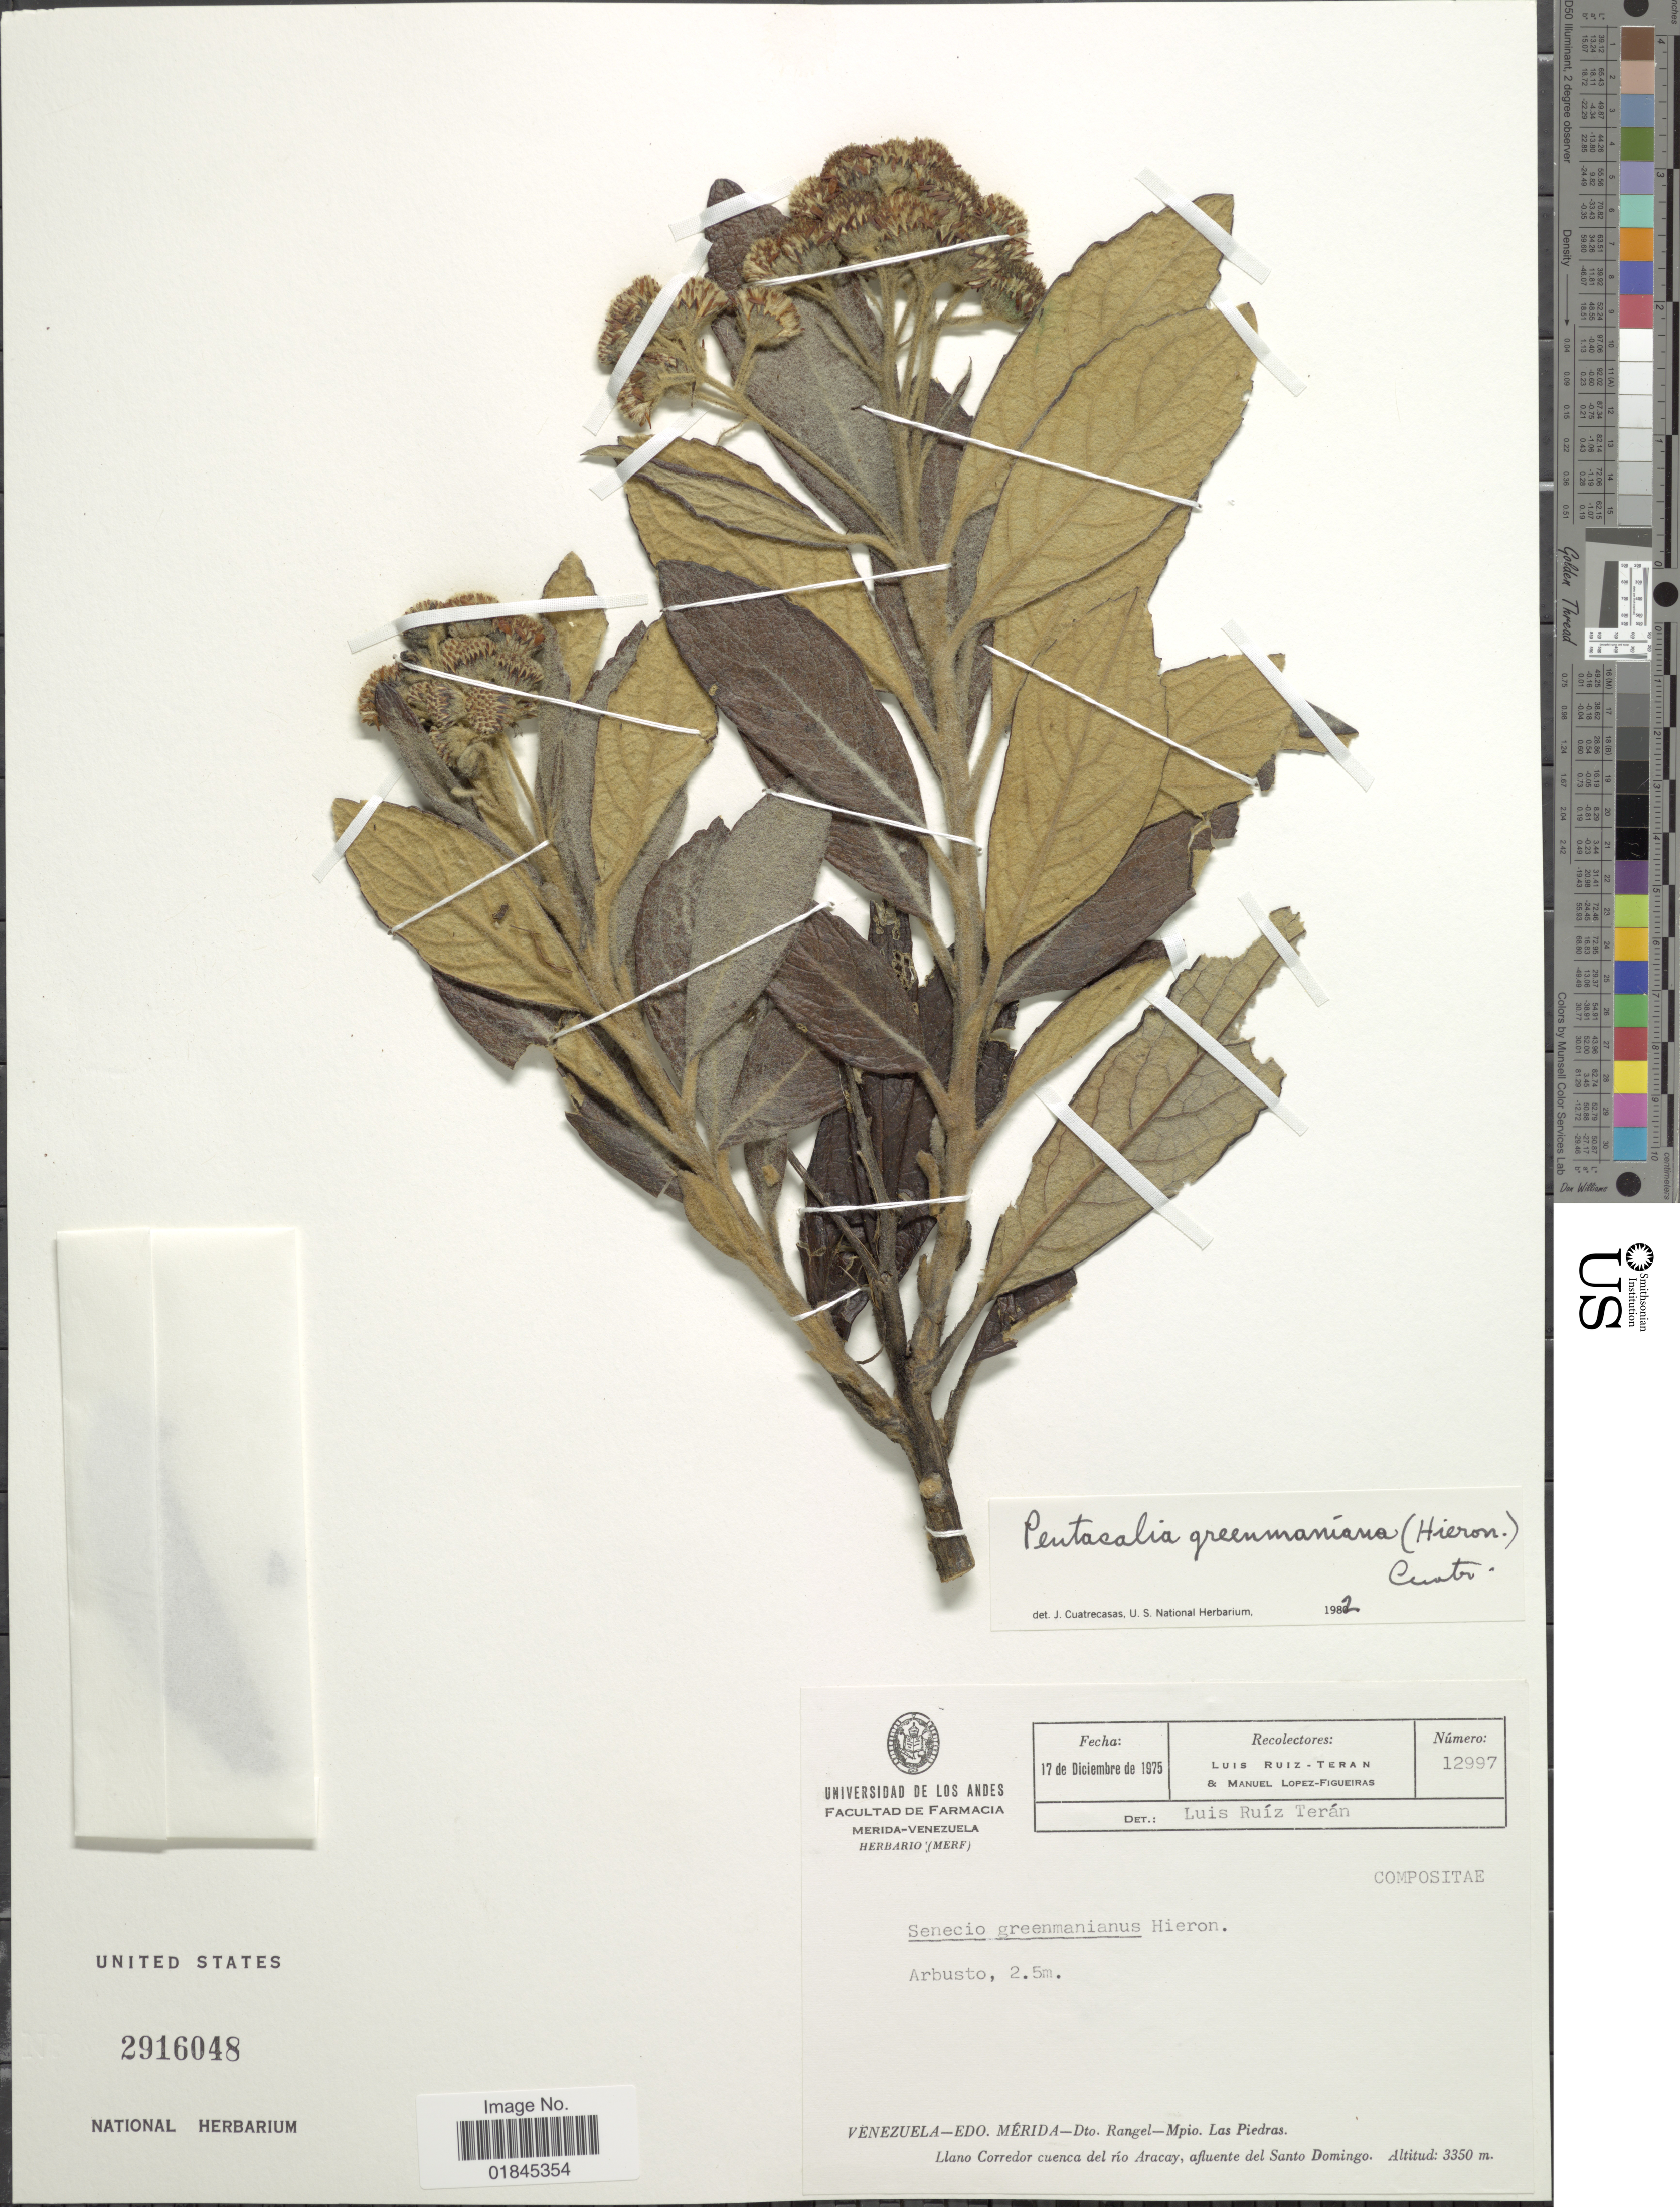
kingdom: Plantae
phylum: Tracheophyta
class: Magnoliopsida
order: Asterales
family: Asteraceae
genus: Pentacalia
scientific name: Pentacalia greenmaniana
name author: (Hieron.) Cuatrec.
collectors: L. E. Ruíz-Terán & M. López Figueiras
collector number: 12997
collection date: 1975-12-17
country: Venezuela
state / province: Mérida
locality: Venezuela - Edo. Mérida - Dto. Rangel - Mpio. Las Piedras. Llano Corredor cuenca del río Aracay, alfuente del Santo Domingo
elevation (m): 3350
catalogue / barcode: US 2916048